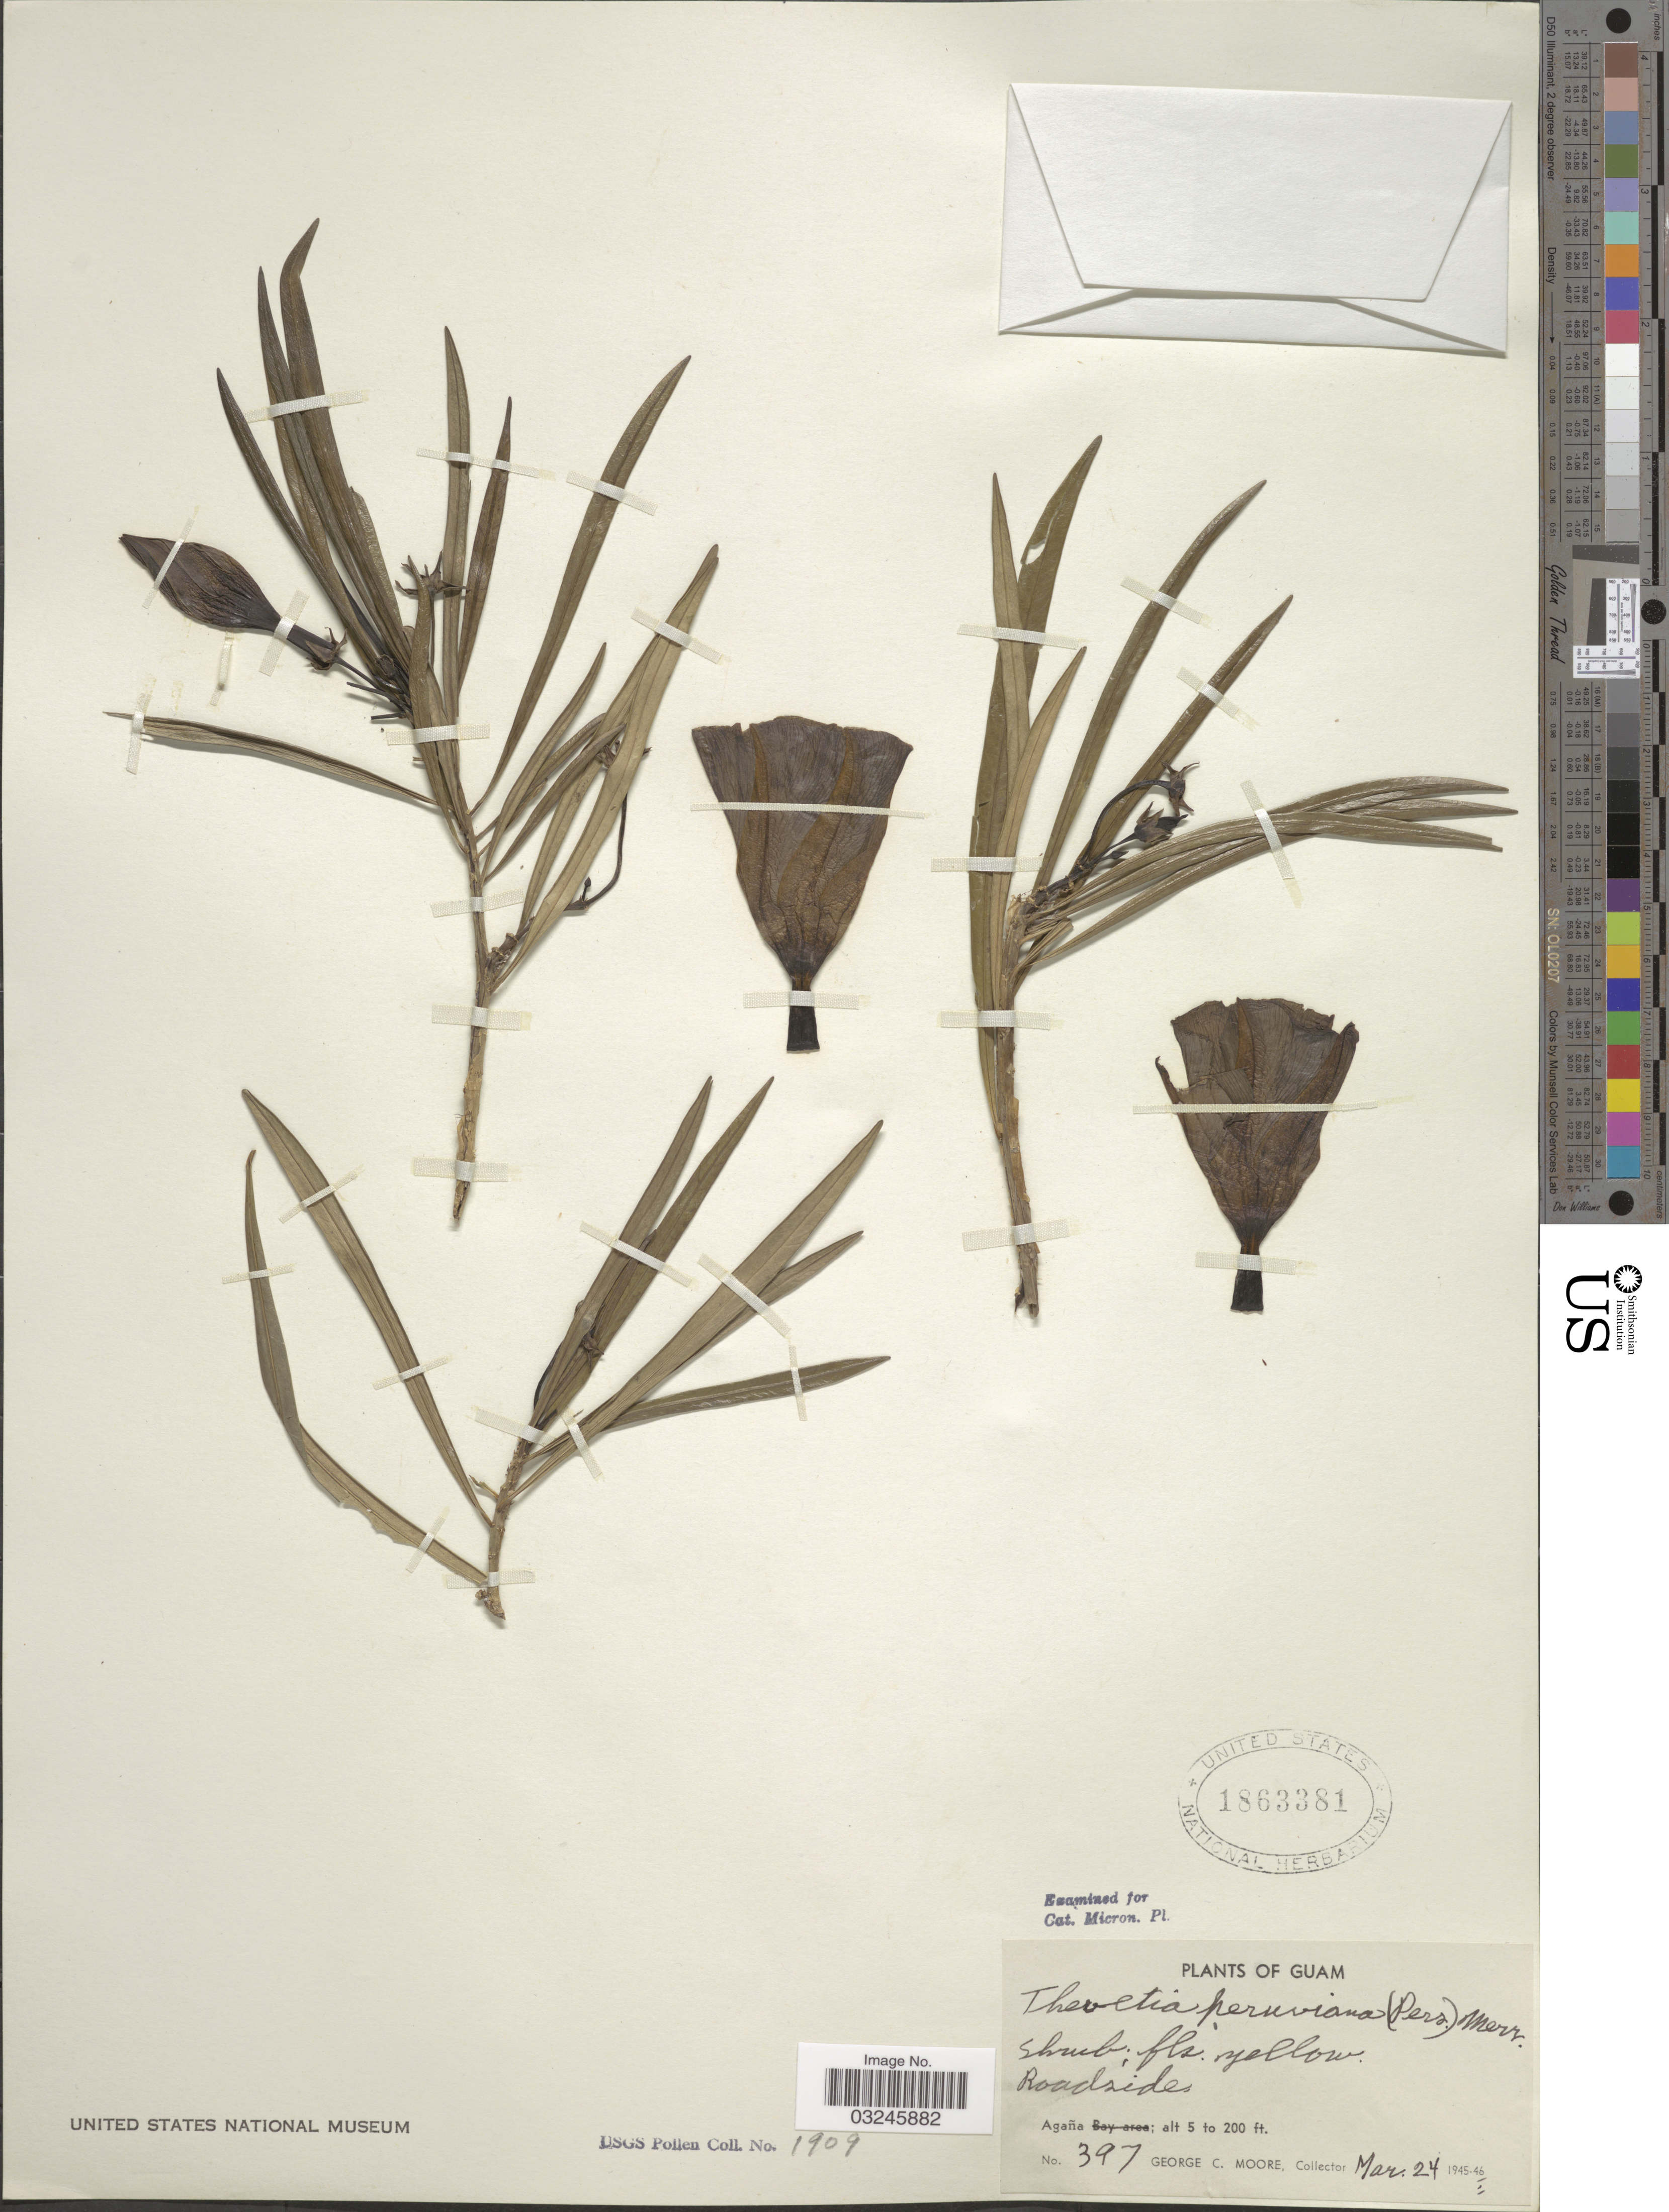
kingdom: Plantae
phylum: Tracheophyta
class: Magnoliopsida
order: Gentianales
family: Apocynaceae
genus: Thevetia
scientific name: Thevetia neriifolia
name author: Juss. ex Steud.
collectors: G. C. Moore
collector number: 397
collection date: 1946-03-24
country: Guam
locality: Agaña.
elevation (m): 2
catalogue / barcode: US 1863381